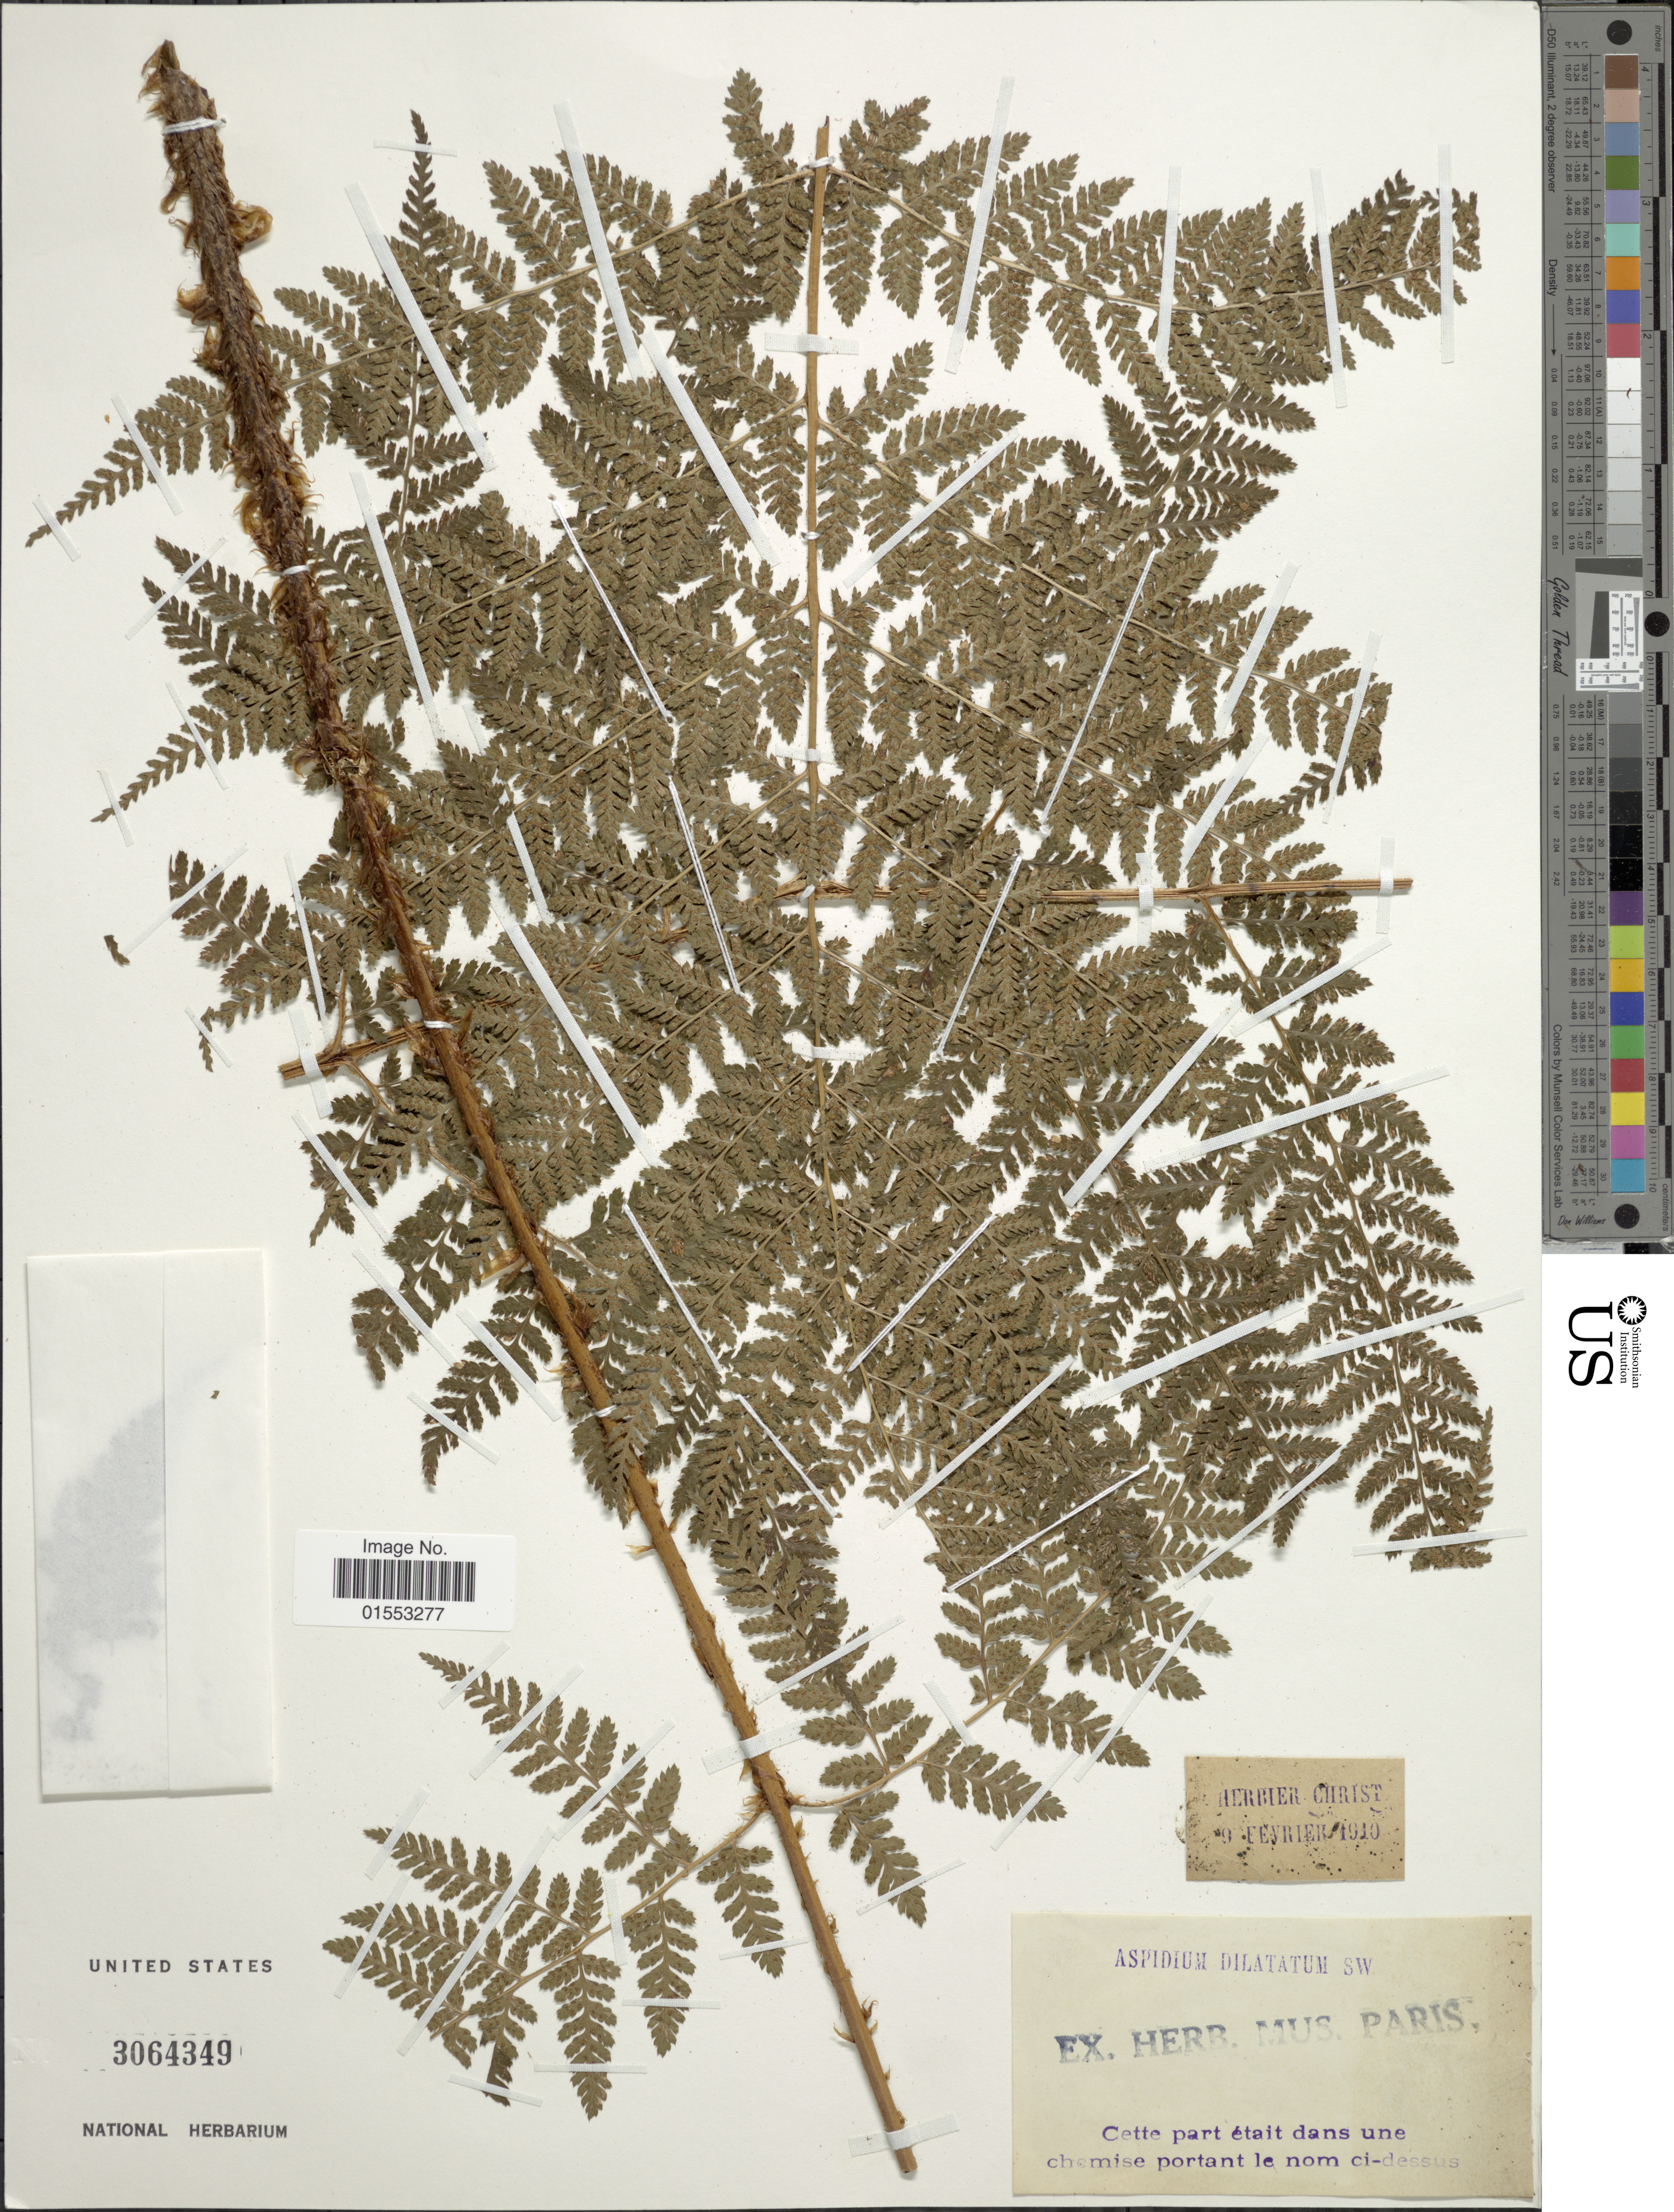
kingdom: Plantae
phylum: Tracheophyta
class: Polypodiopsida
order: Polypodiales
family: Dryopteridaceae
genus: Dryopteris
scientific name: Dryopteris dilatata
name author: (Hoffm.) A. Gray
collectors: ex herb. Mus. Paris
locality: Cette part etait dans une chemise portant le no ci-densus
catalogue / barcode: US 3064349